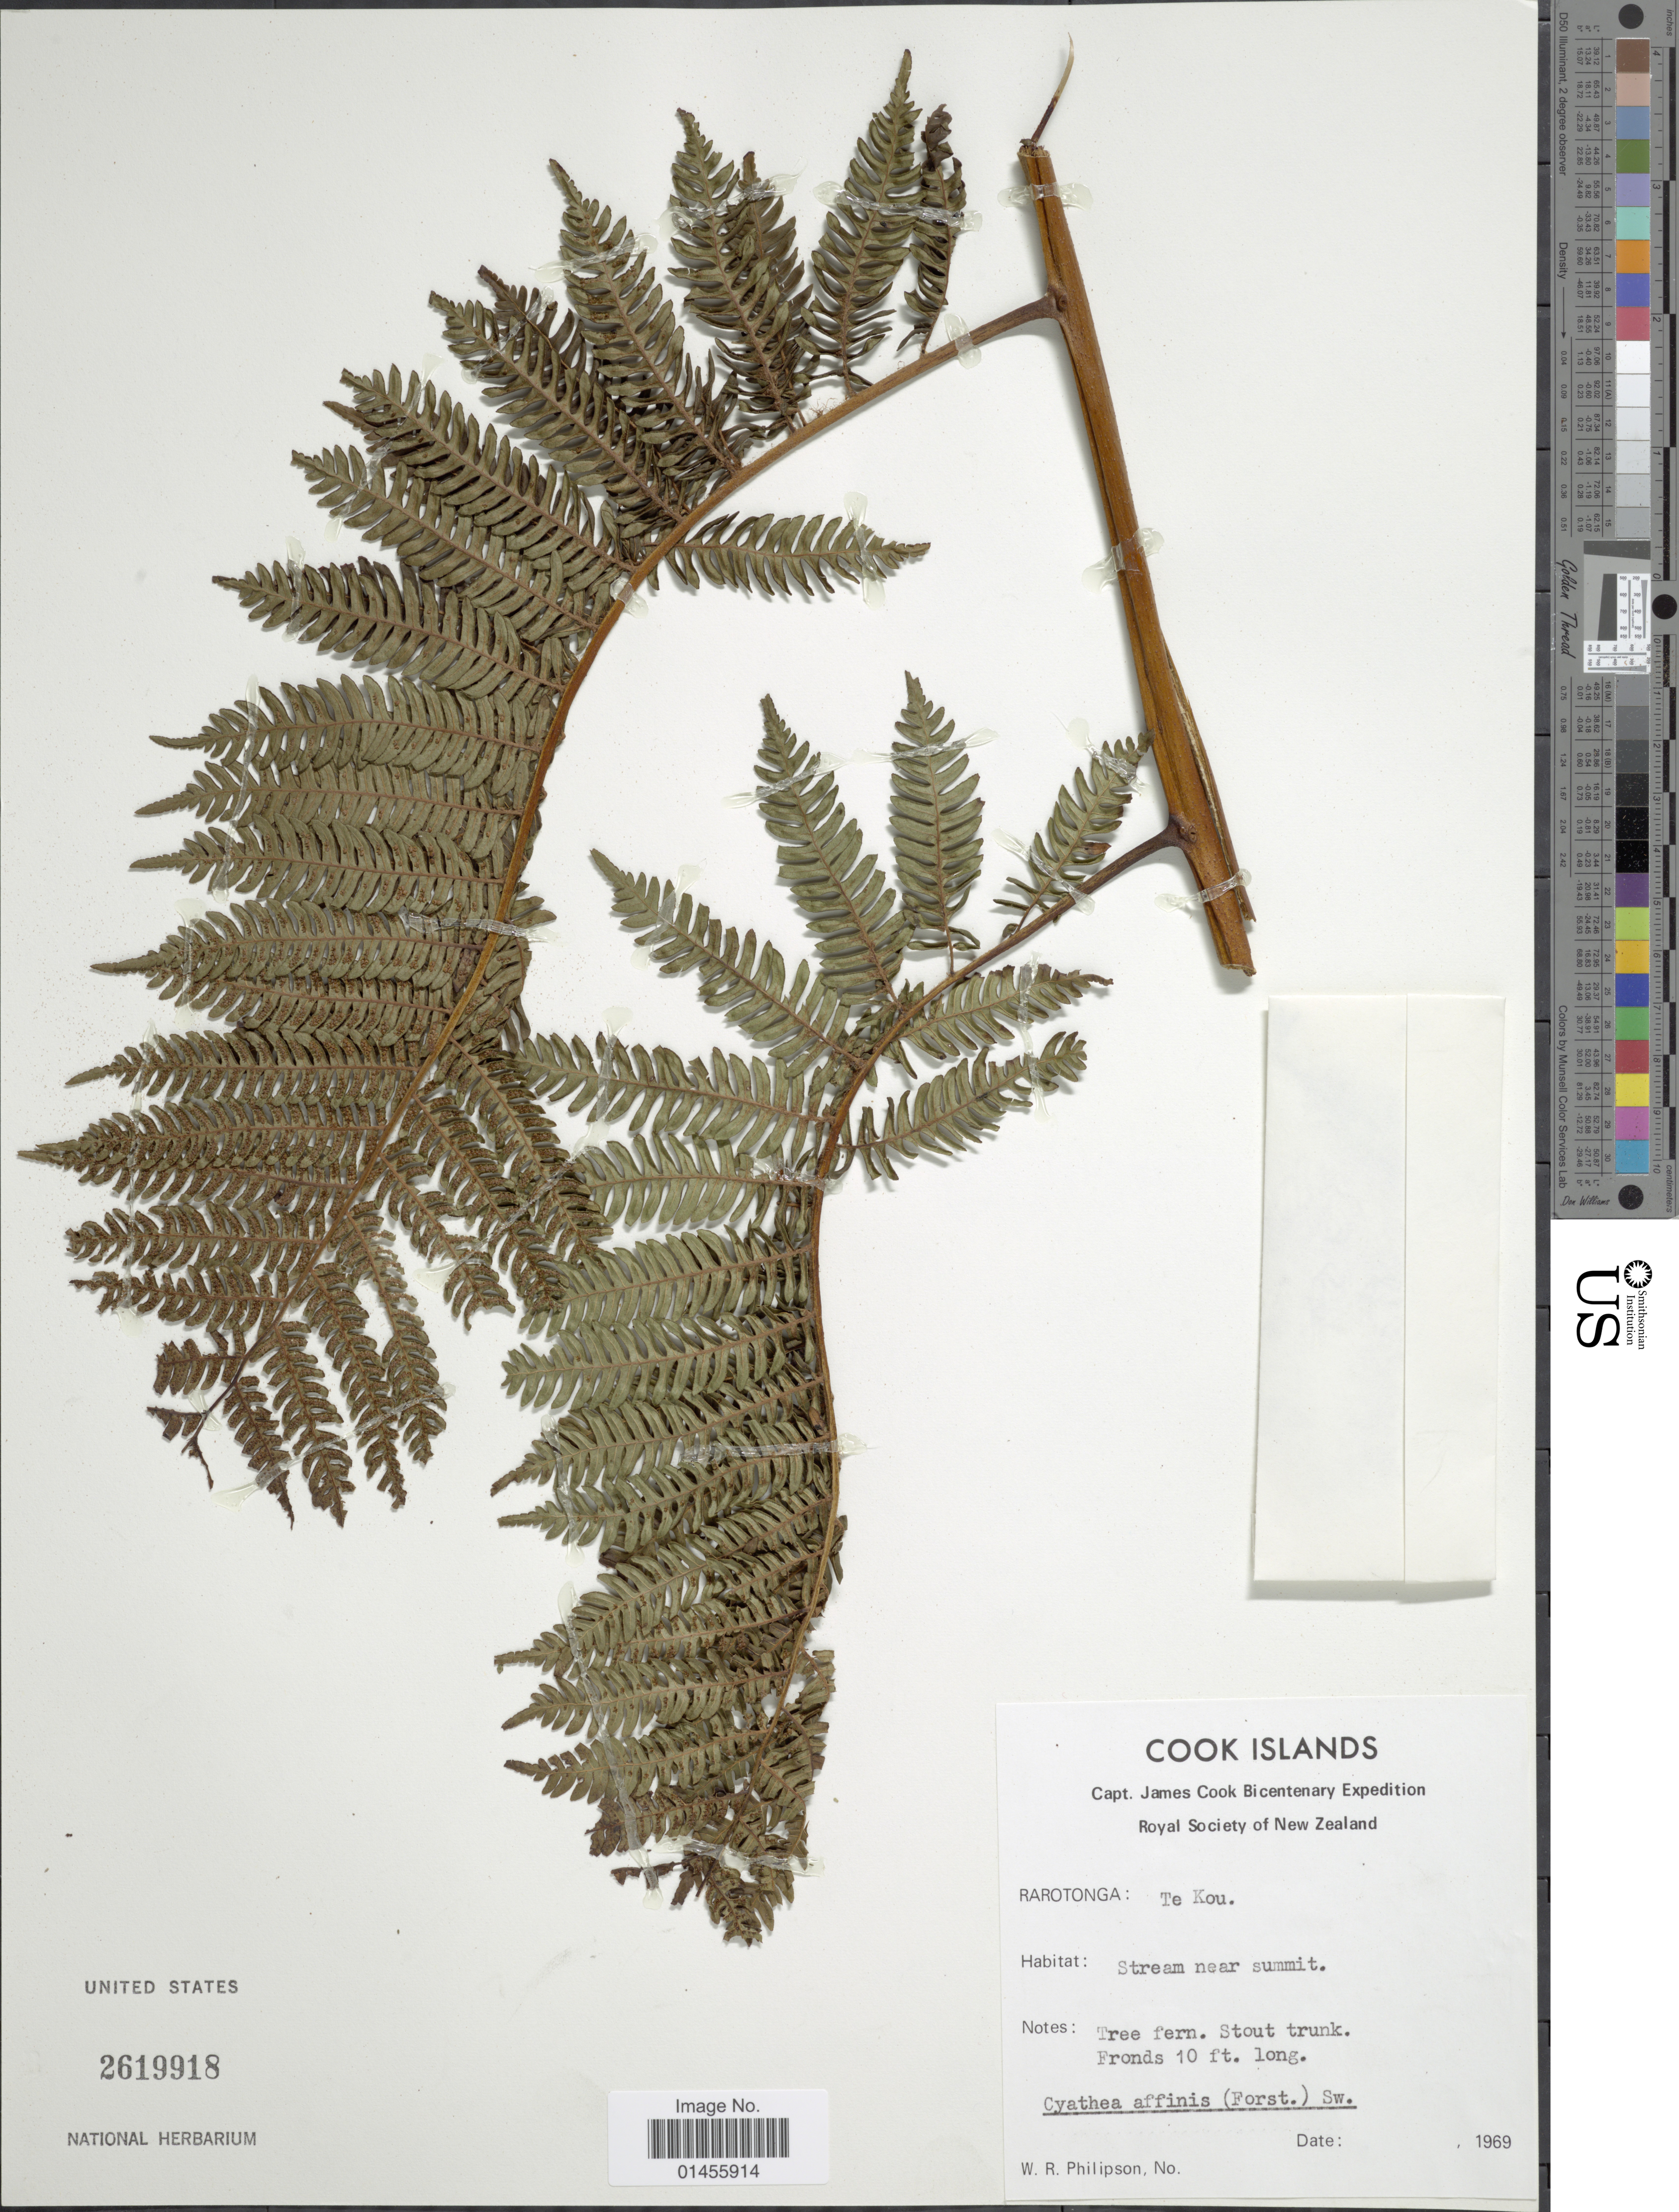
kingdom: Plantae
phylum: Tracheophyta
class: Polypodiopsida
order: Cyatheales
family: Cyatheaceae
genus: Alsophila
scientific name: Alsophila tahitensis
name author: Brack. in Wilkes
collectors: W. R. Philipson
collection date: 1969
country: Cook Islands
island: Rarotonga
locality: Te Kou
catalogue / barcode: US 2619918